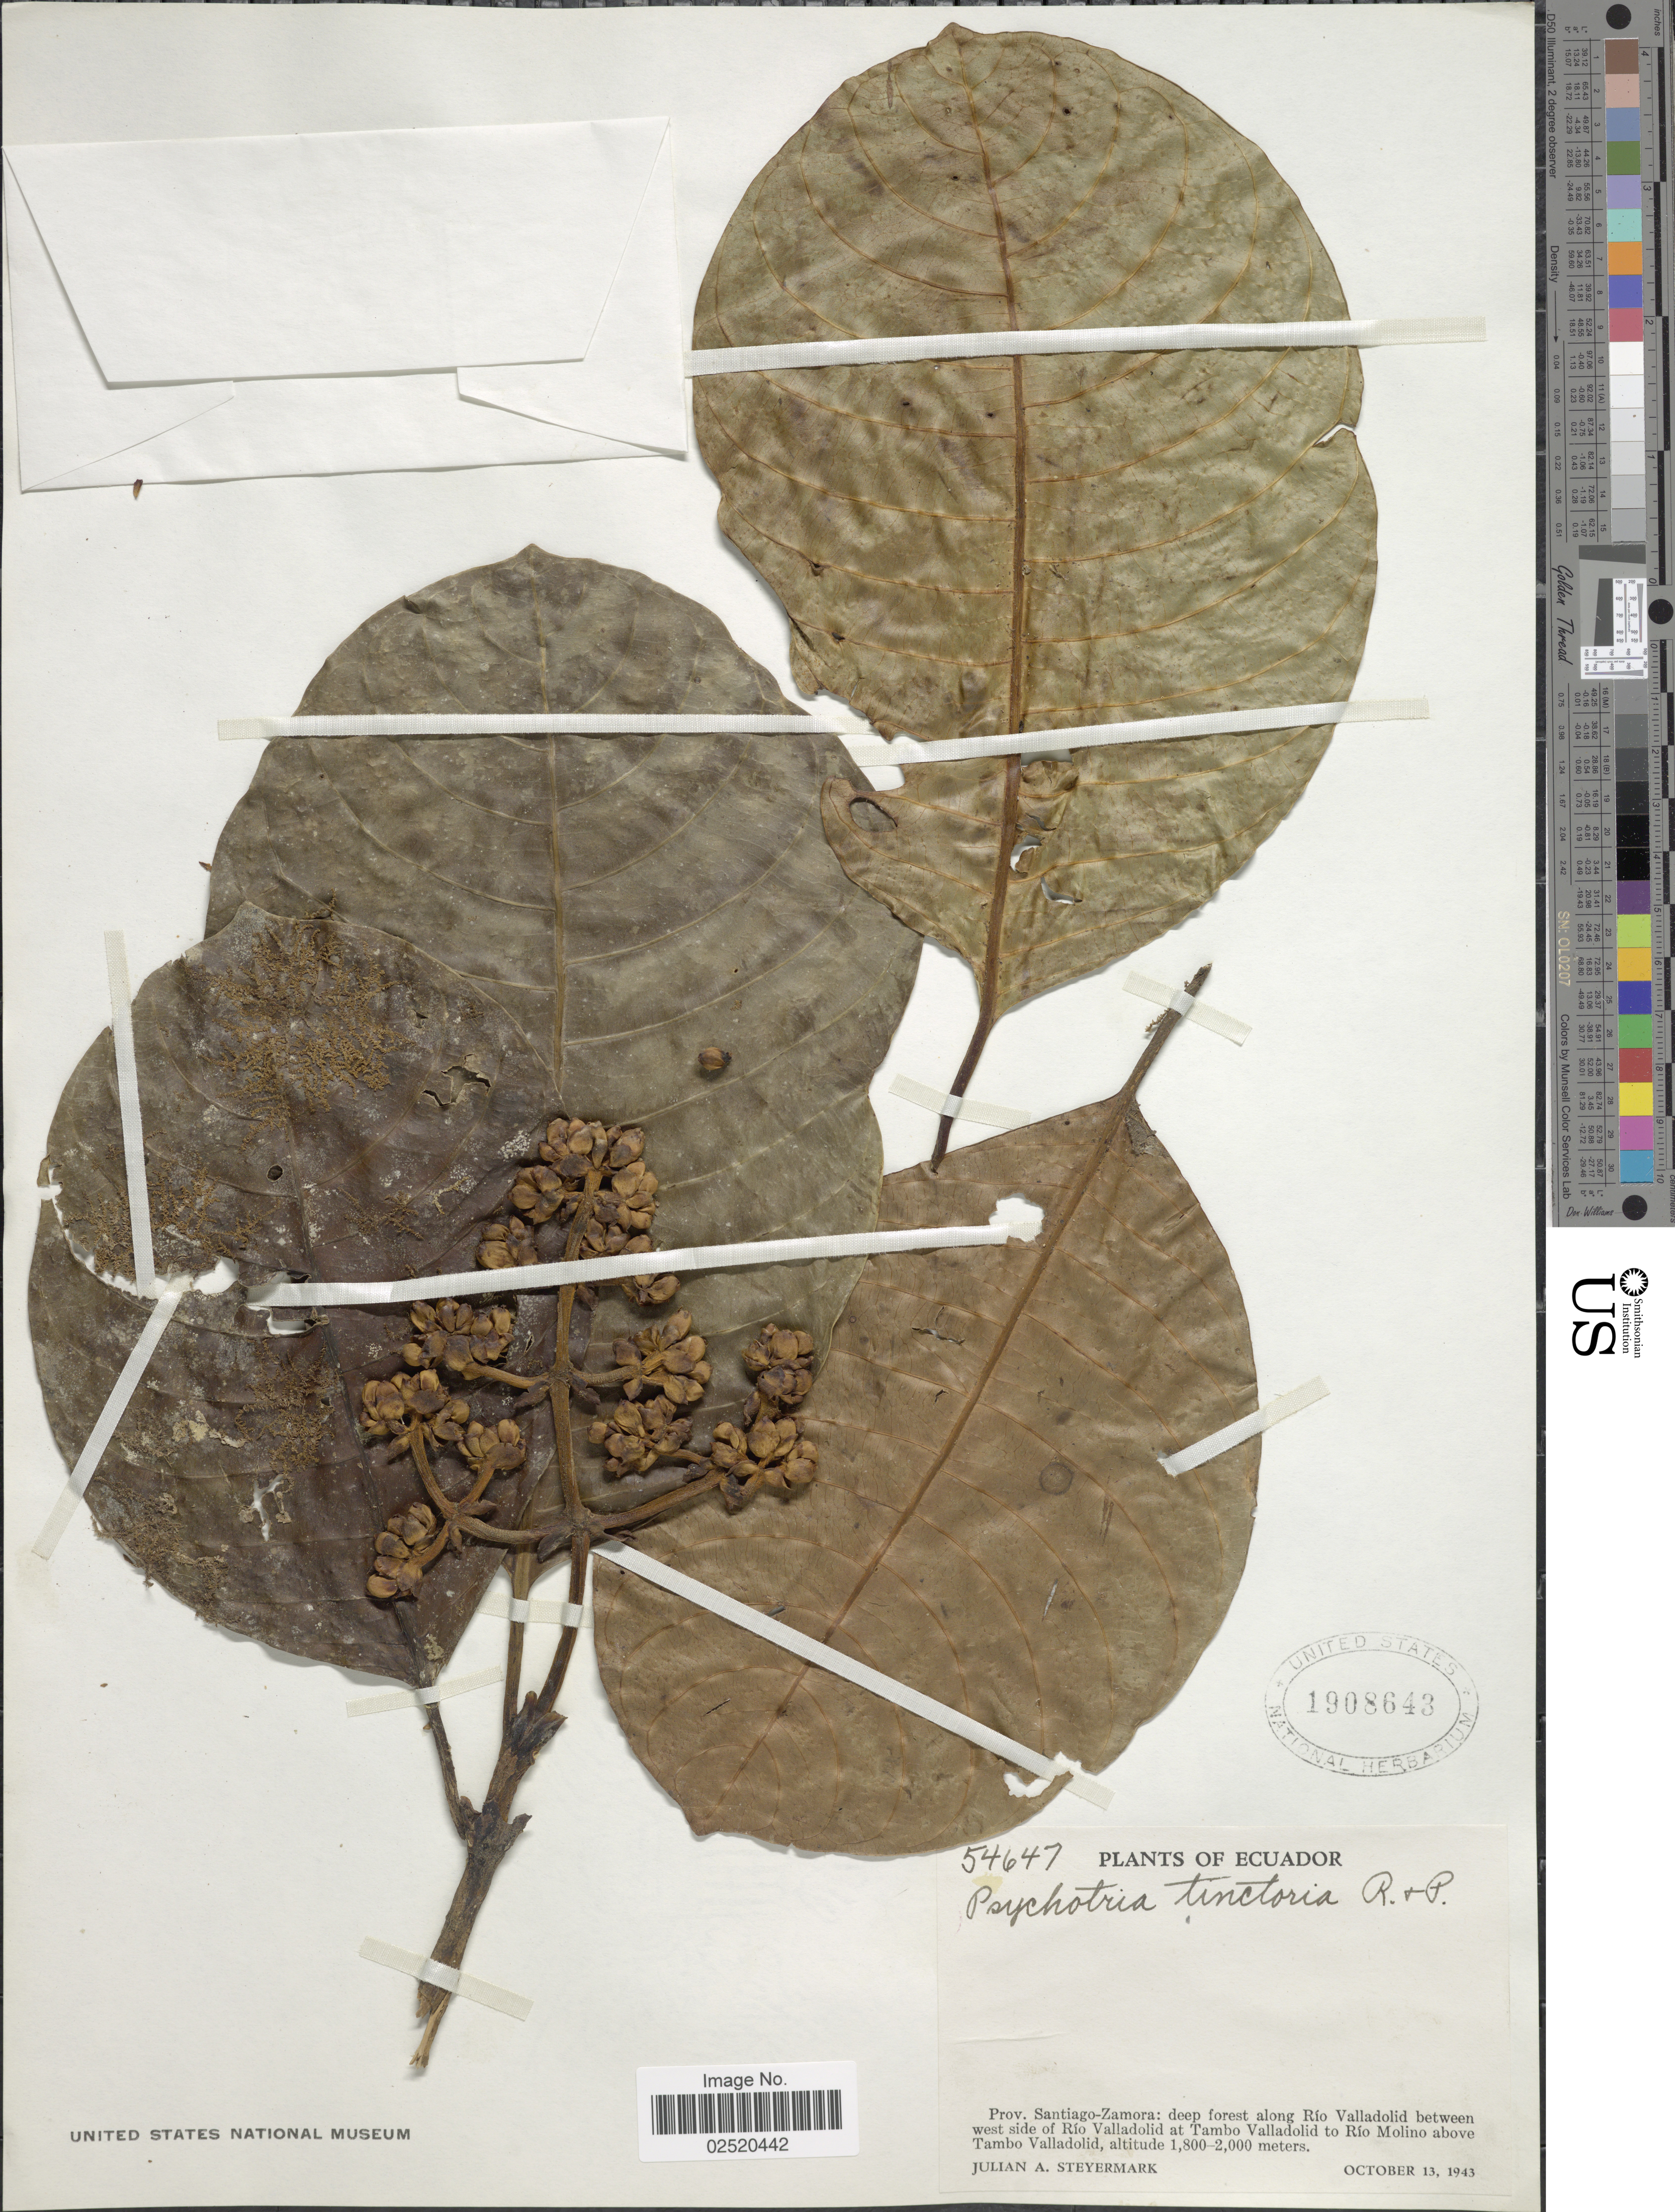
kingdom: Plantae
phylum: Tracheophyta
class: Magnoliopsida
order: Gentianales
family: Rubiaceae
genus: Psychotria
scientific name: Psychotria tinctoria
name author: Ruiz & Pav.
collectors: J. Steyermark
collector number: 54647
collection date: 1943-10-13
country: Ecuador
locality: Prov. Santiago-Zamora: along Río Valladolid between west side of Río Valladolid at Tambo Valladolid to Río Molino above Tambo Valladolid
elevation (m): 1800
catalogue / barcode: US 1908643